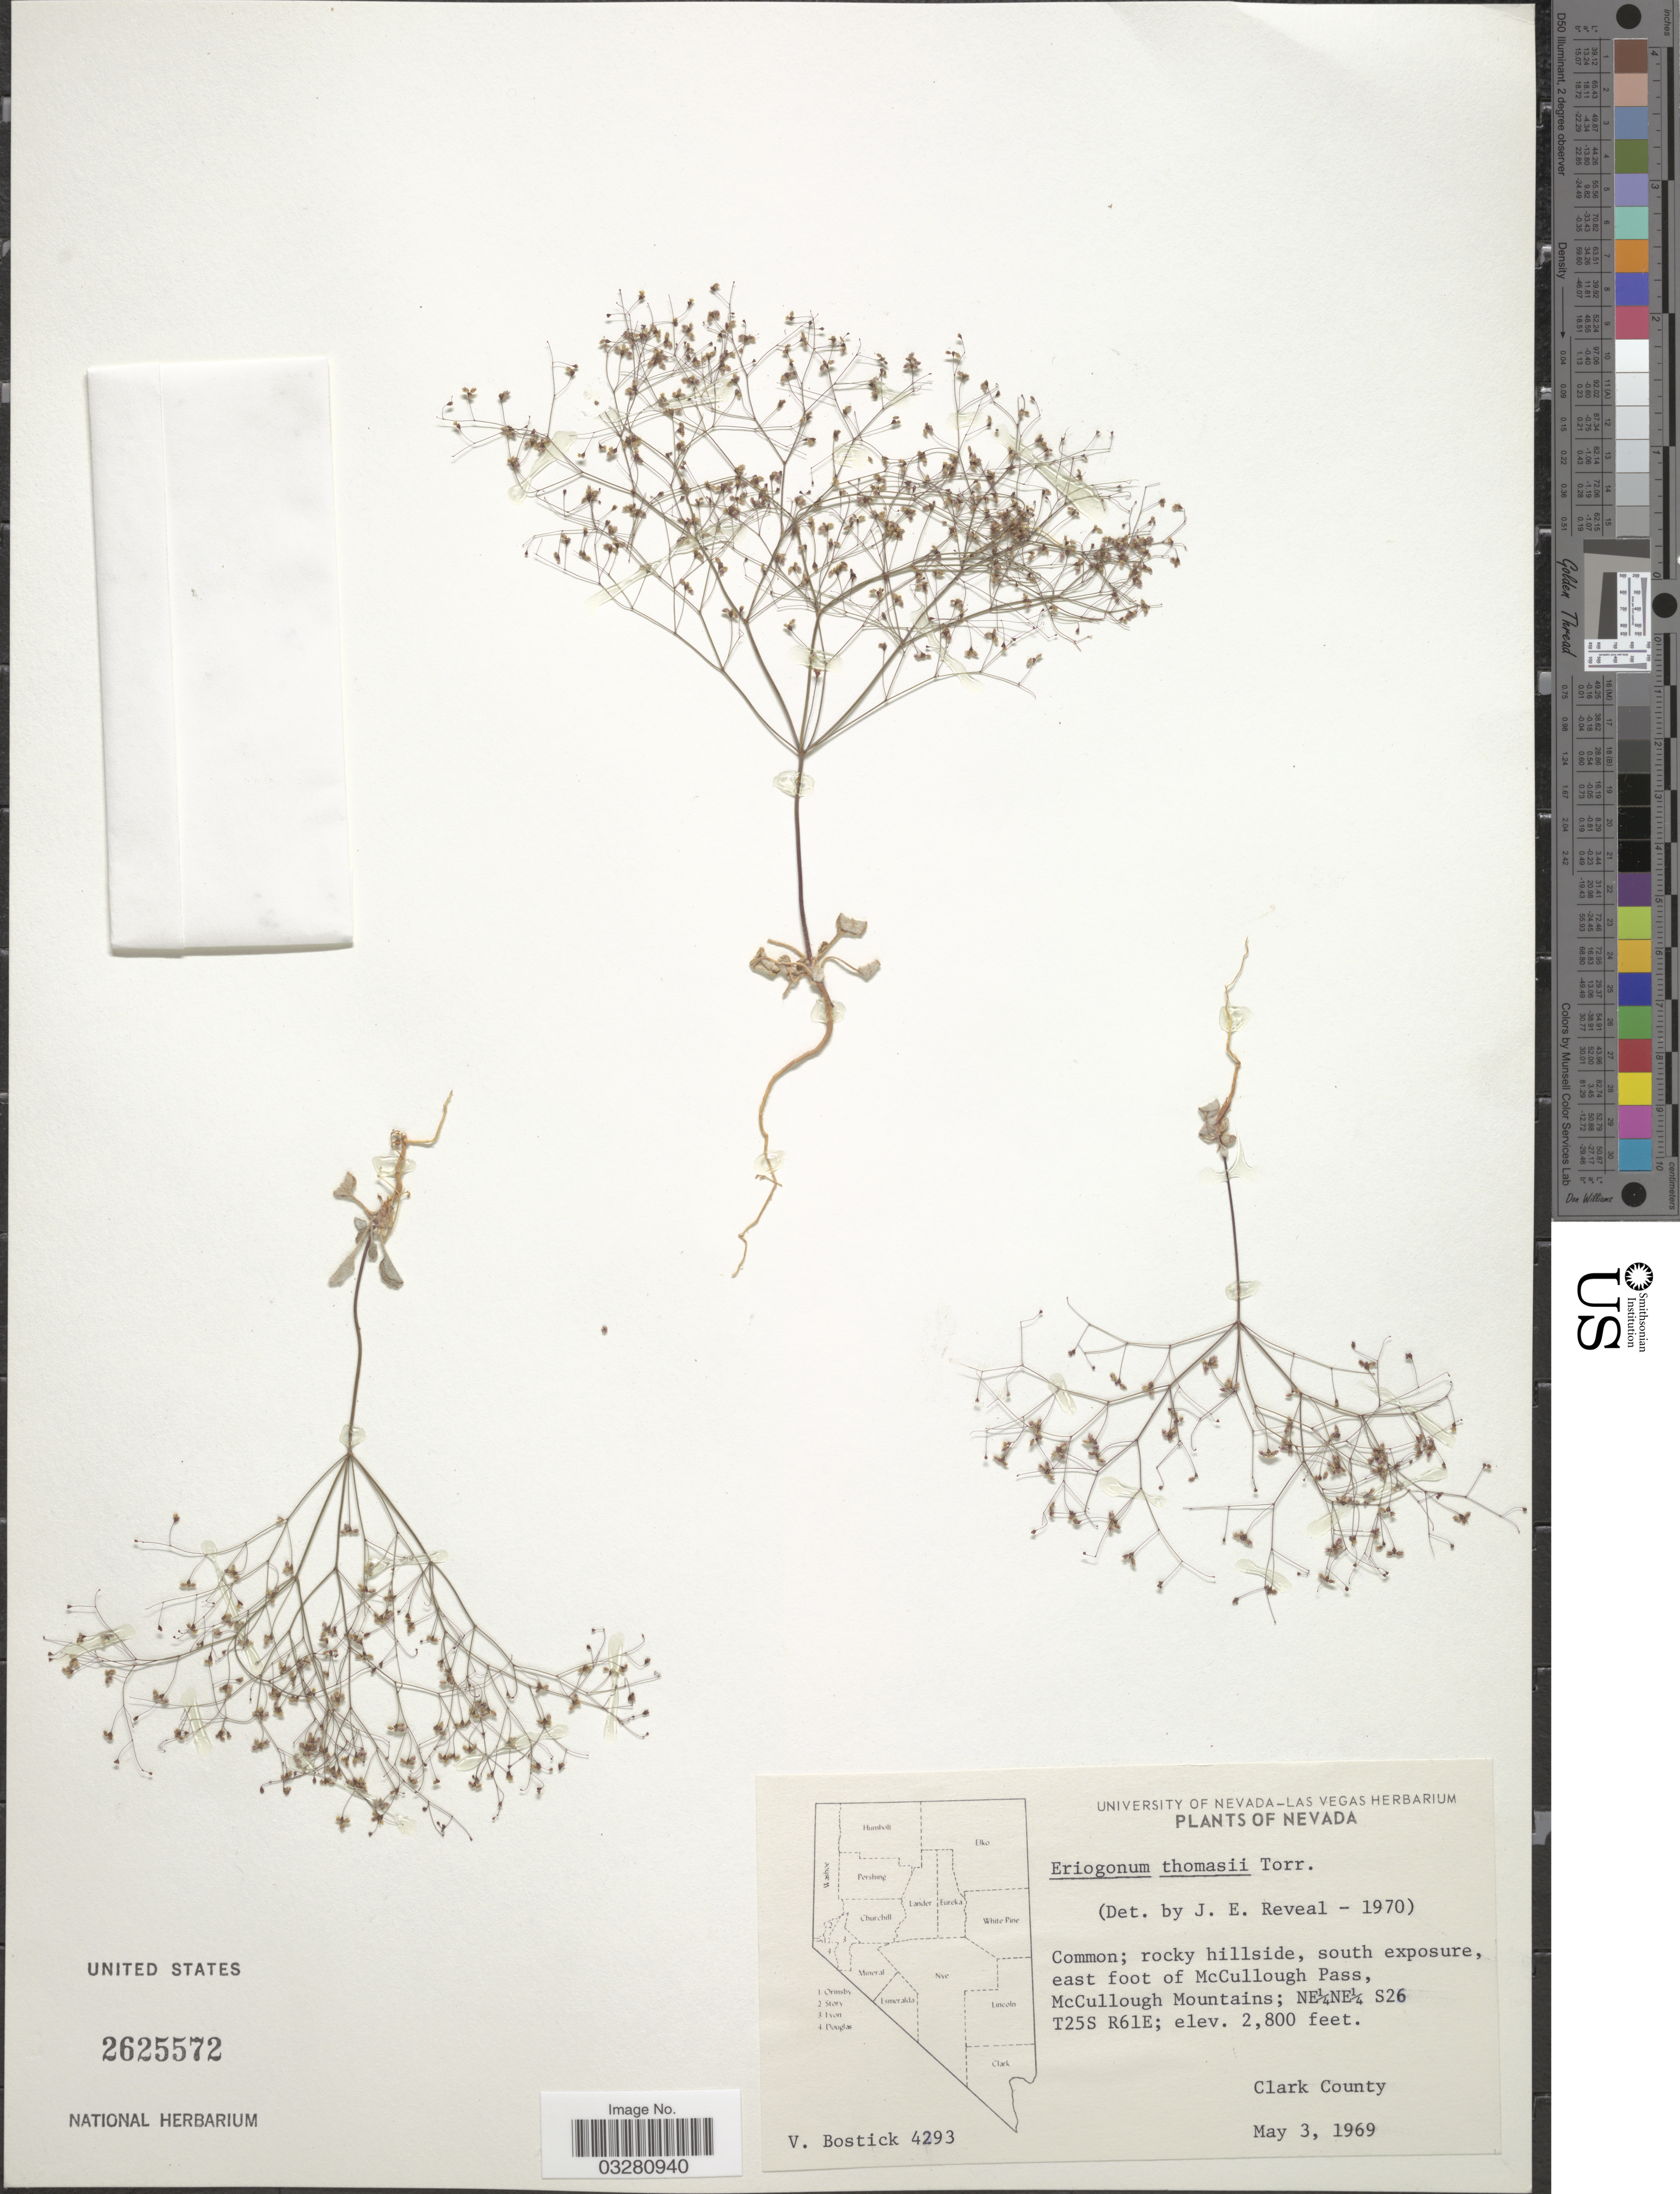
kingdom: Plantae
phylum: Tracheophyta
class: Magnoliopsida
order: Caryophyllales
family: Polygonaceae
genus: Eriogonum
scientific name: Eriogonum thomasii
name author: Torr.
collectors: V. Bostick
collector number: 4293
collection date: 1969-05-03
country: United States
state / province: Nevada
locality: East foot of McCullough Pass, McCullough Mountains; NE¼NE¼ S26 T25S R61E. Clark County.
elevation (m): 853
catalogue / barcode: US 2625572